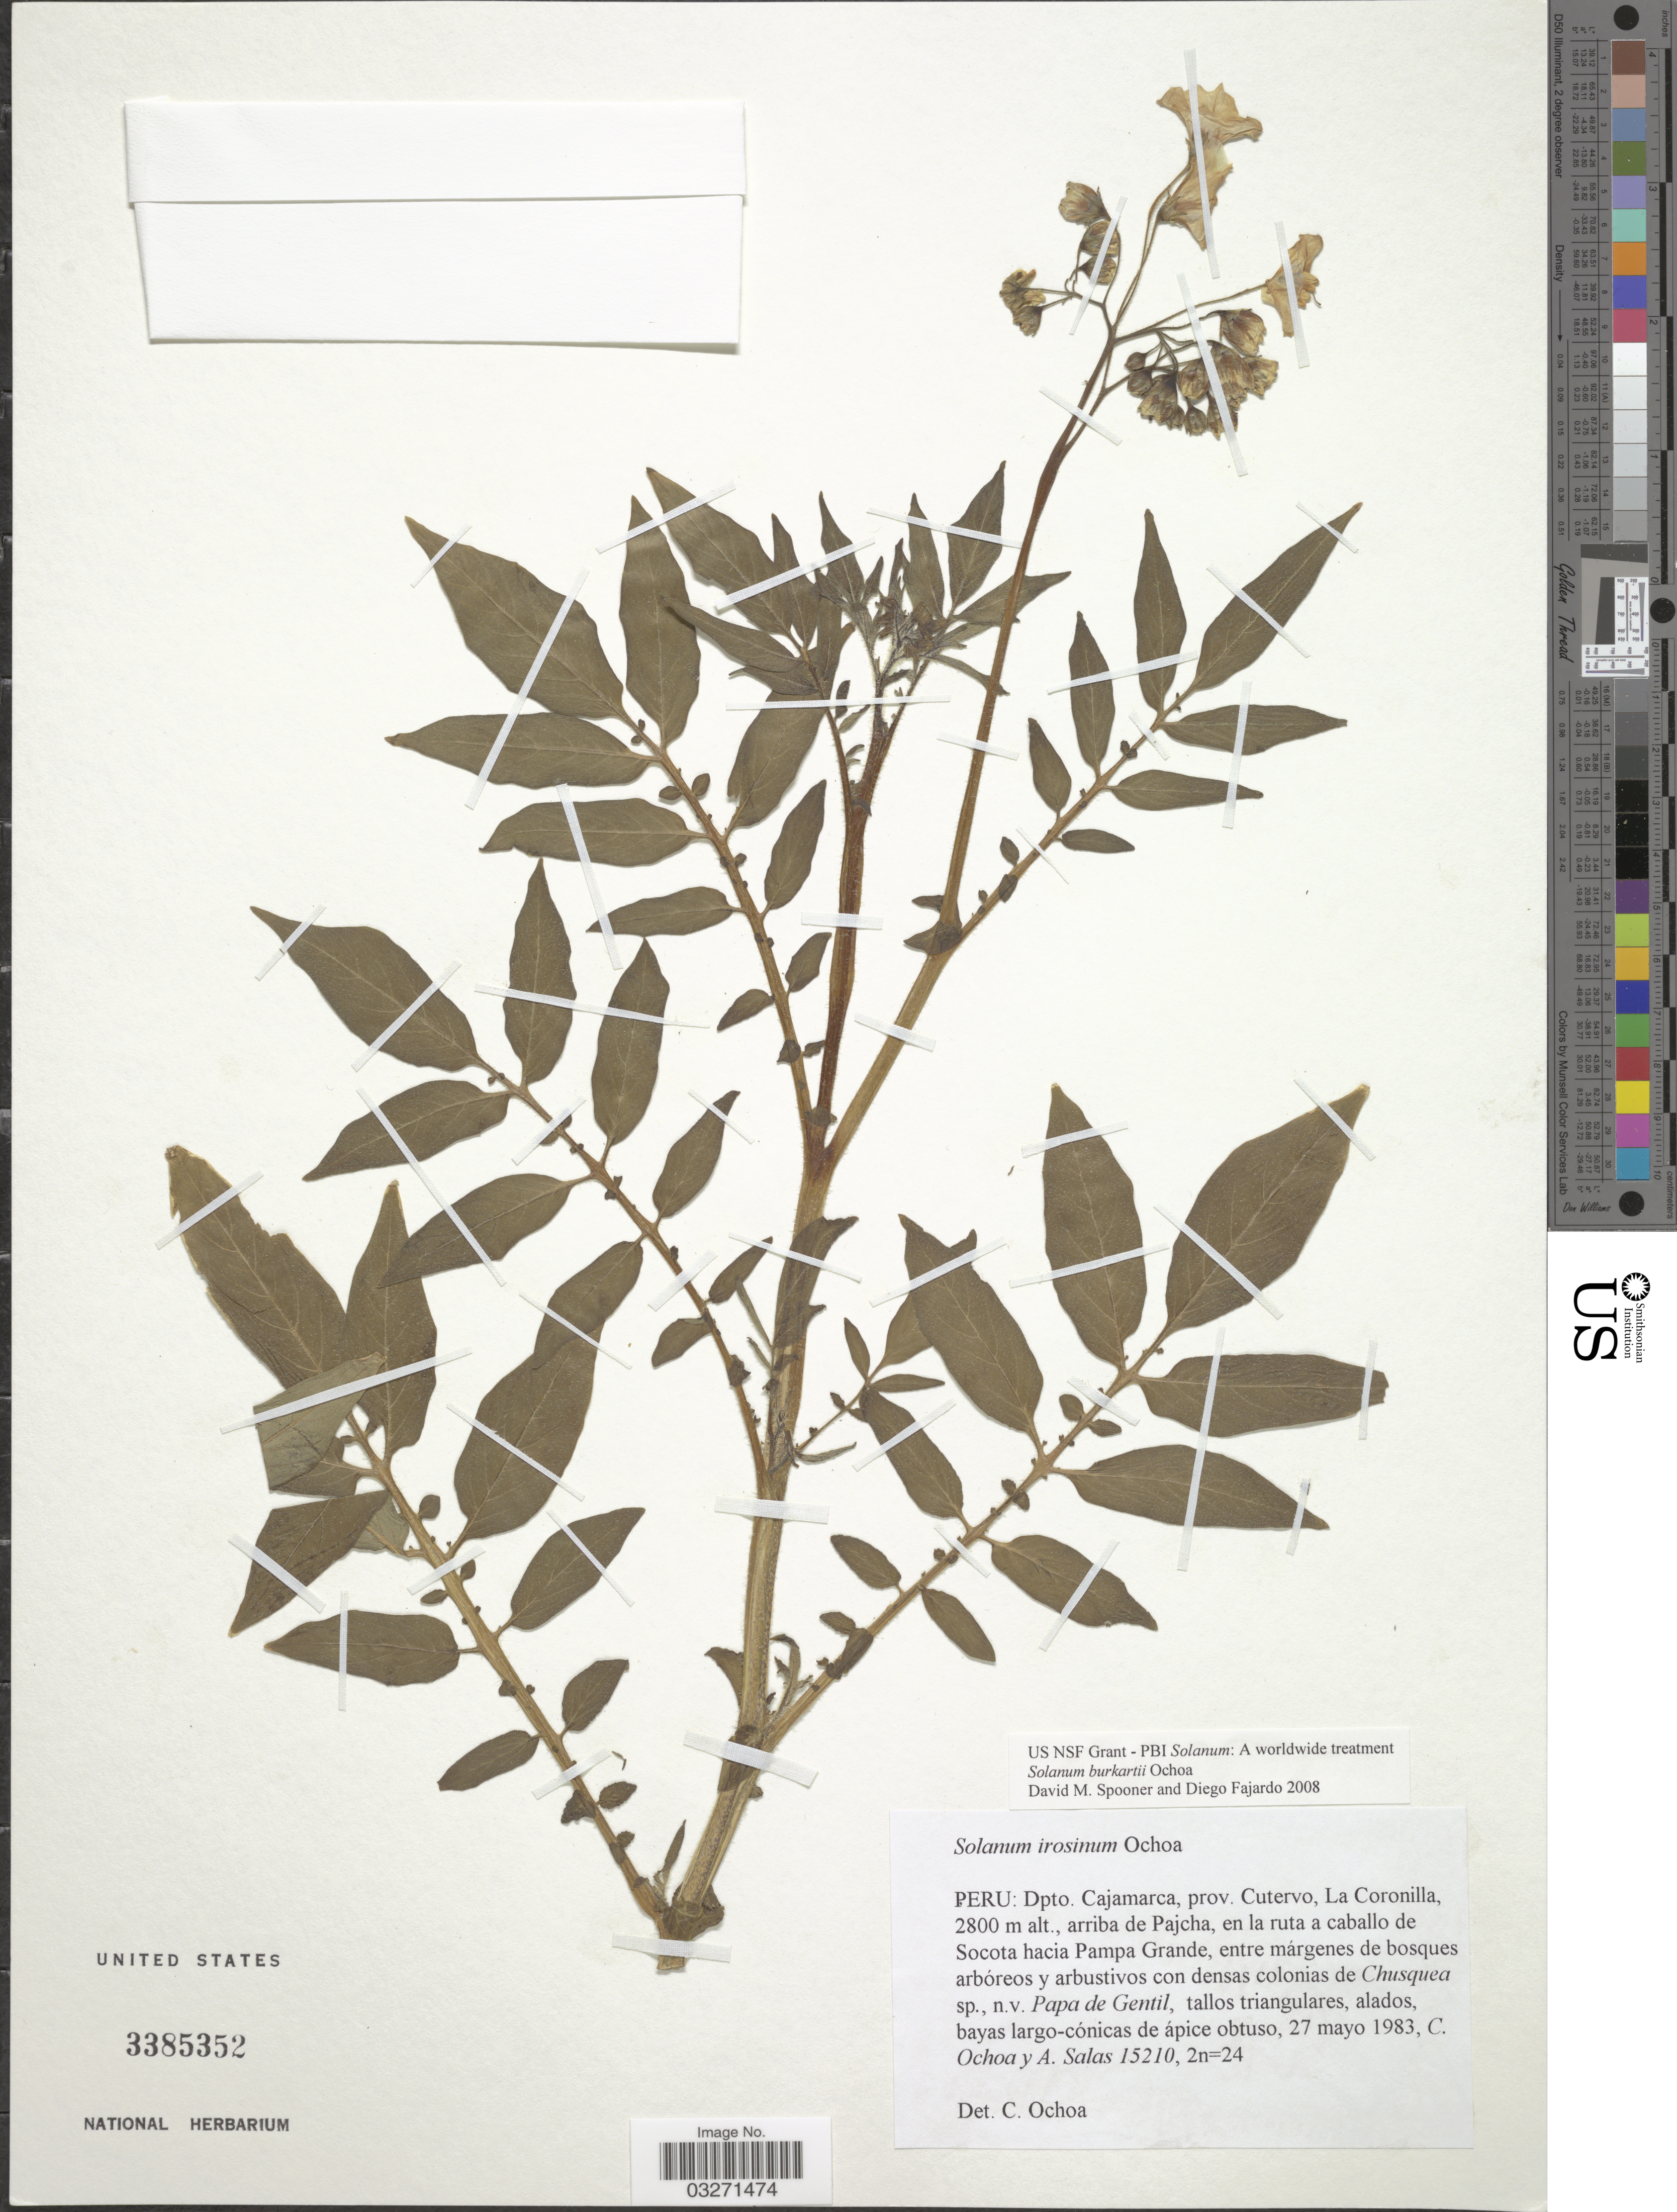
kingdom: Plantae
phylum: Tracheophyta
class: Magnoliopsida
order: Solanales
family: Solanaceae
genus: Solanum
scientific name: Solanum burkartii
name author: Ochoa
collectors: C. Ochoa & A. Salas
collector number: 15210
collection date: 1983-05-27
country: Peru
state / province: Cajamarca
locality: Dpto. Cajamarca, prov. Cutervo, La Coronilla, arriba de Pajcha, en la ruta a caballo de Socota hacia Pampa Grande.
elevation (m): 2800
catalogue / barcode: US 3385352